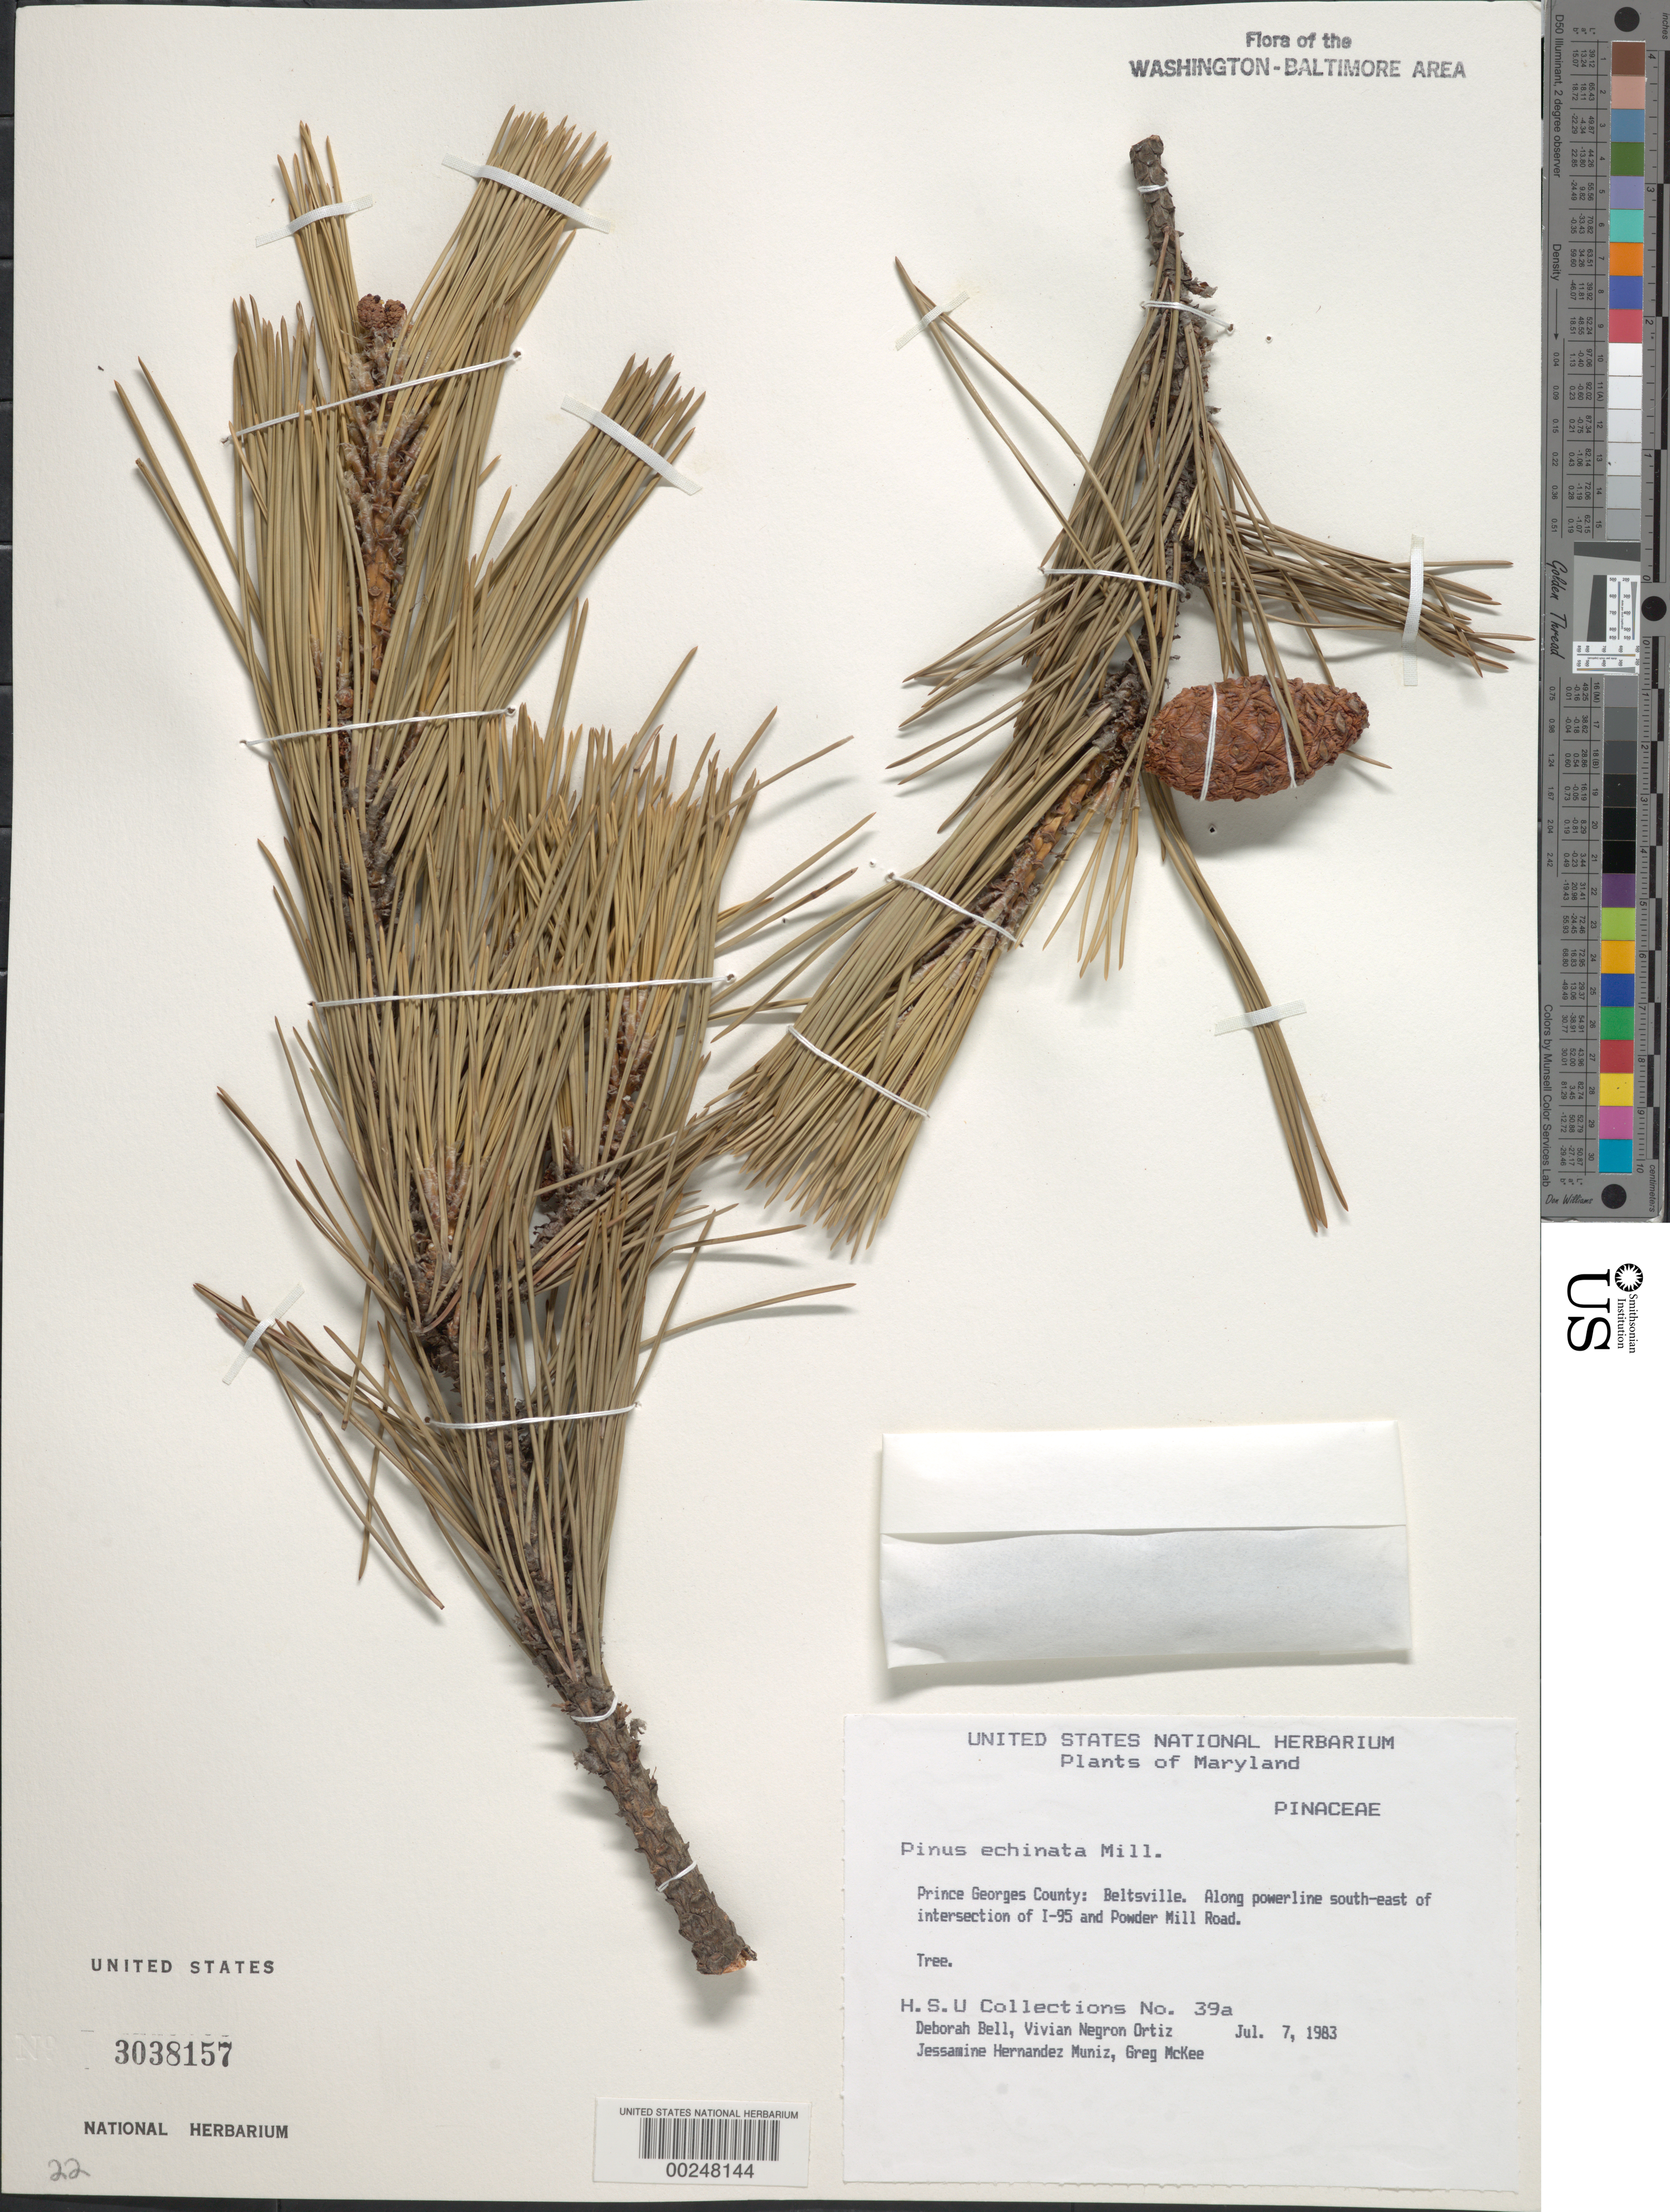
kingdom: Plantae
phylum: Tracheophyta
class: Pinopsida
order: Pinales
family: Pinaceae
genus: Pinus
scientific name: Pinus echinata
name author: Mill.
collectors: Herbarium Services Unit Staff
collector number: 39A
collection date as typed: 07 Jul 1983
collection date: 1983-07-07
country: United States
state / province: Maryland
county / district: Prince George's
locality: Along Powerline SE of intersection of I-95 and Powder Mill road.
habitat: Along powerline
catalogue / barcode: US 3038157